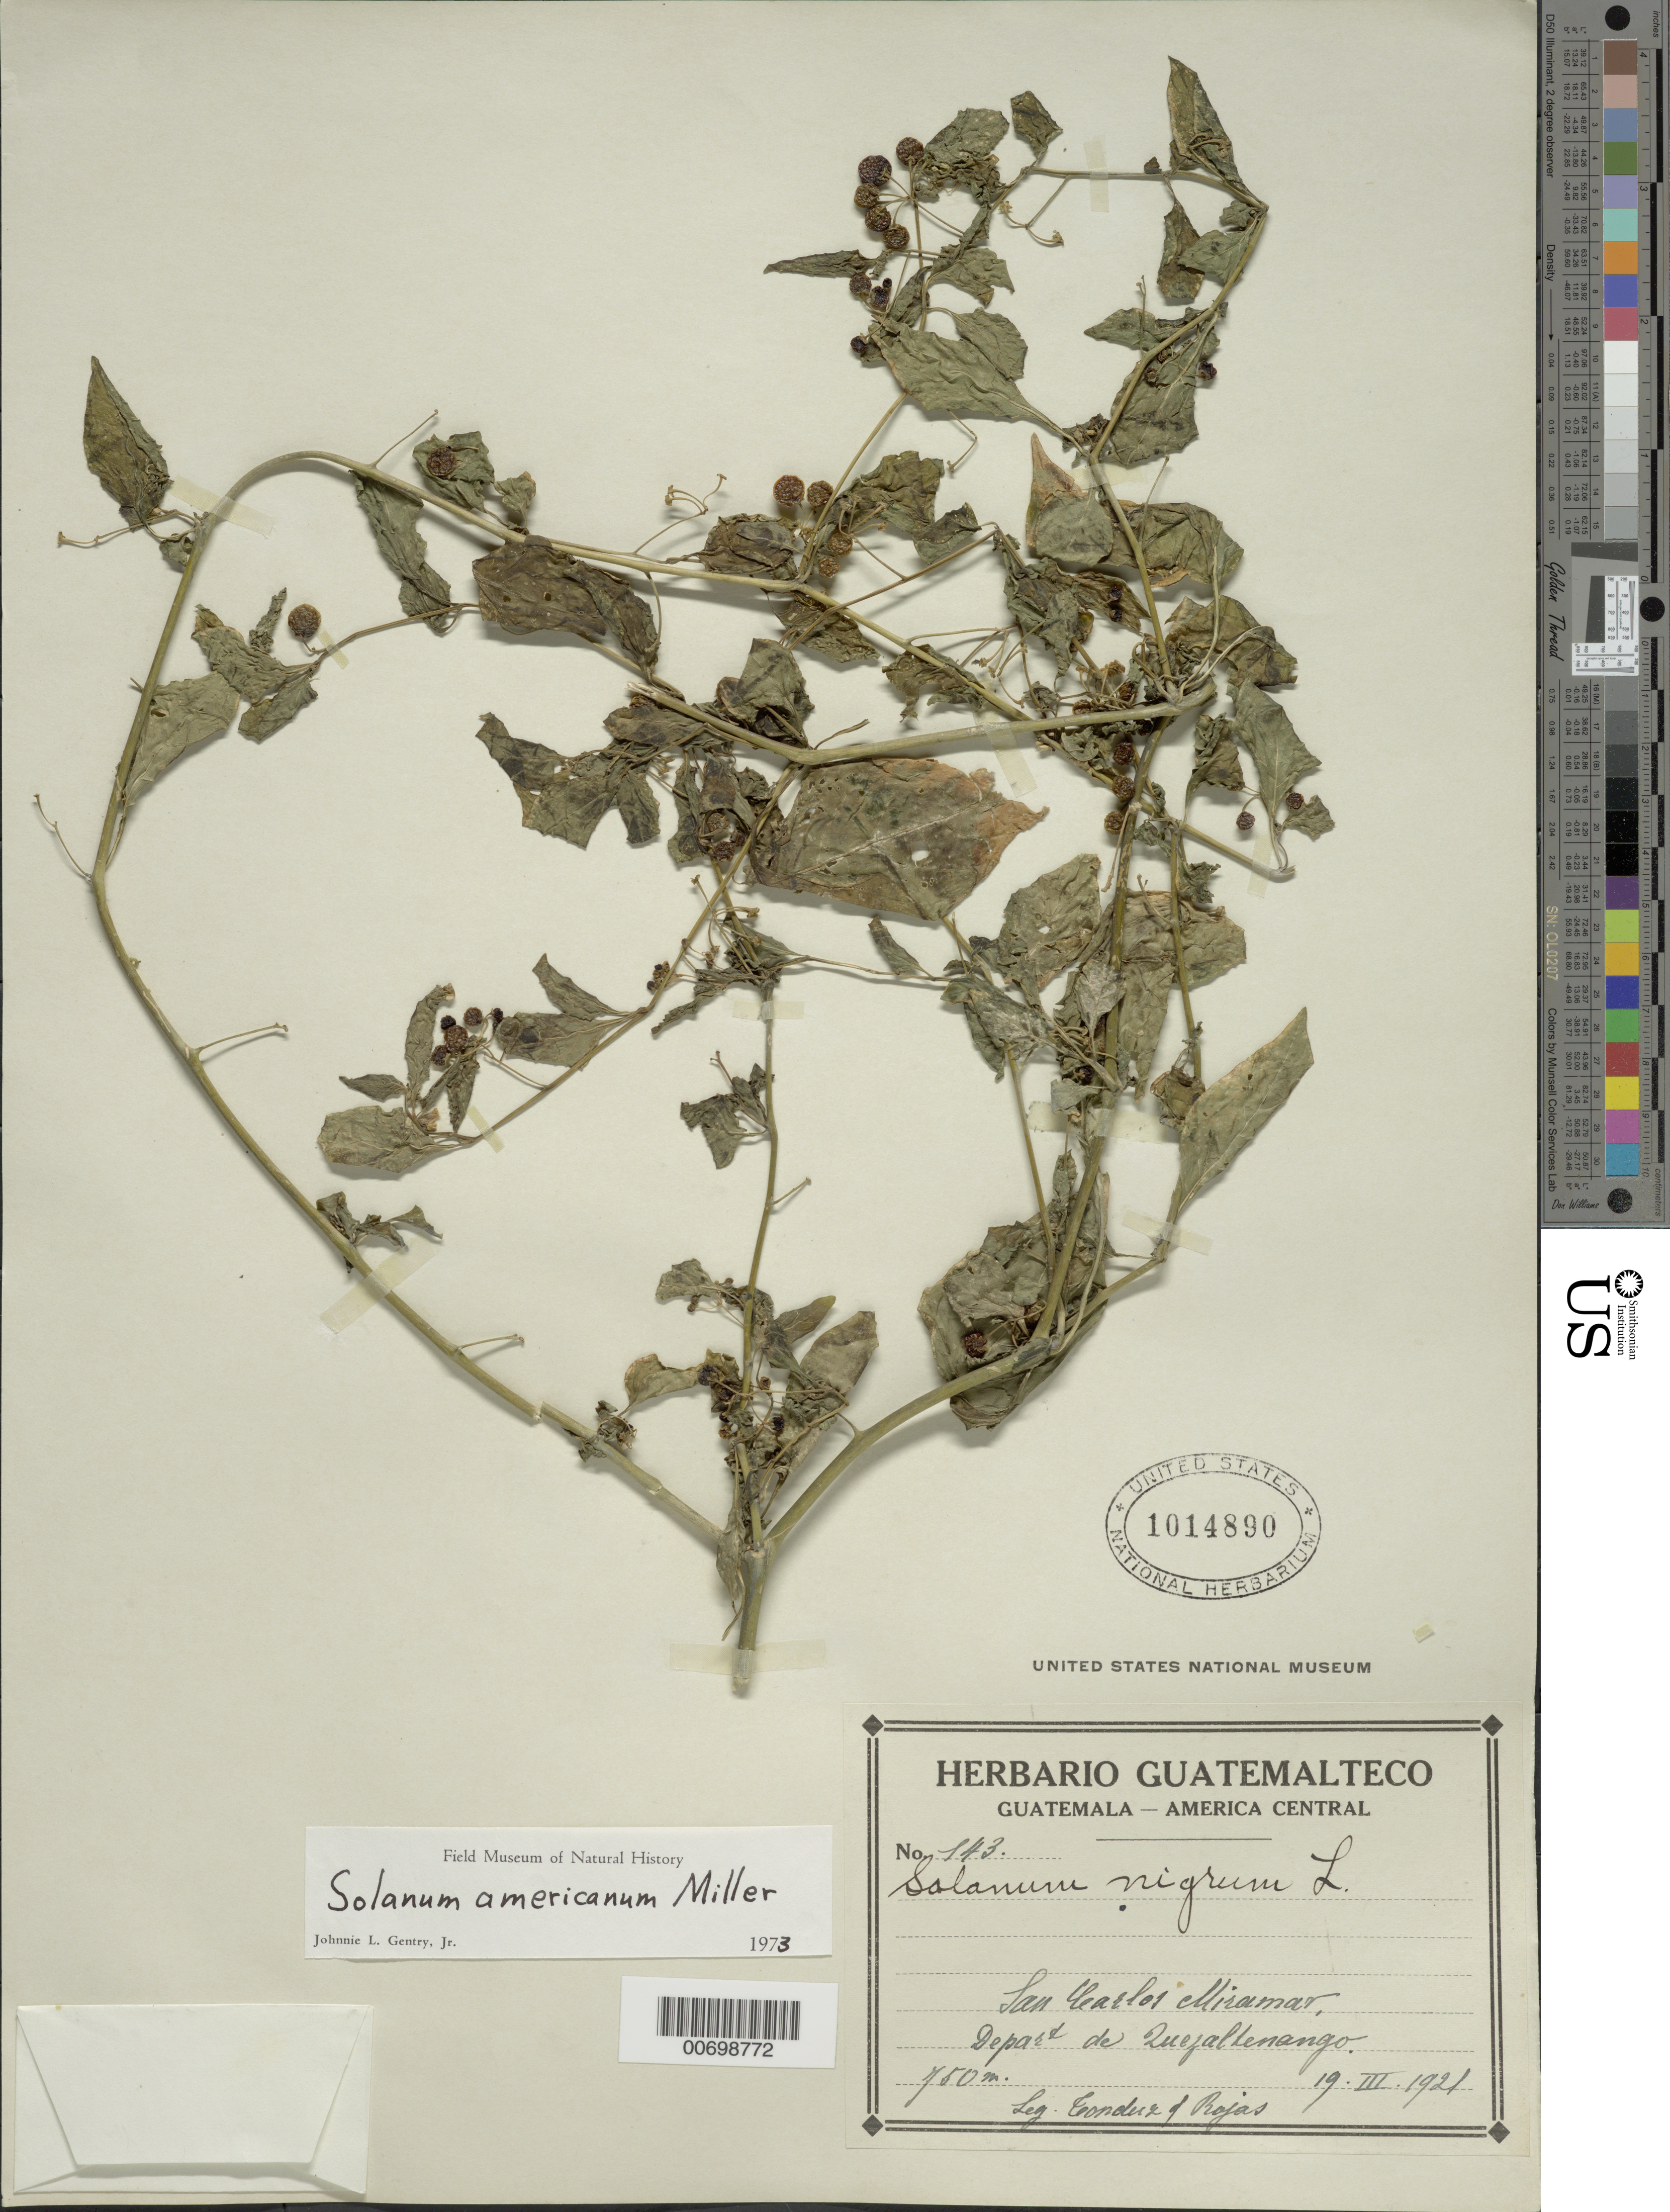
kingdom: Plantae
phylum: Tracheophyta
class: Magnoliopsida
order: Solanales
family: Solanaceae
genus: Solanum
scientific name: Solanum americanum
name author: Mill.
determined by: Gentry, J. L.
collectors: A. Tonduz & U. Rojas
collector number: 143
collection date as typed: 19 Mar 1921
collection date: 1921-03-19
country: Guatemala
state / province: Quetzaltenango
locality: San Carlos Miramar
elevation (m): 750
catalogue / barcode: US 1014890